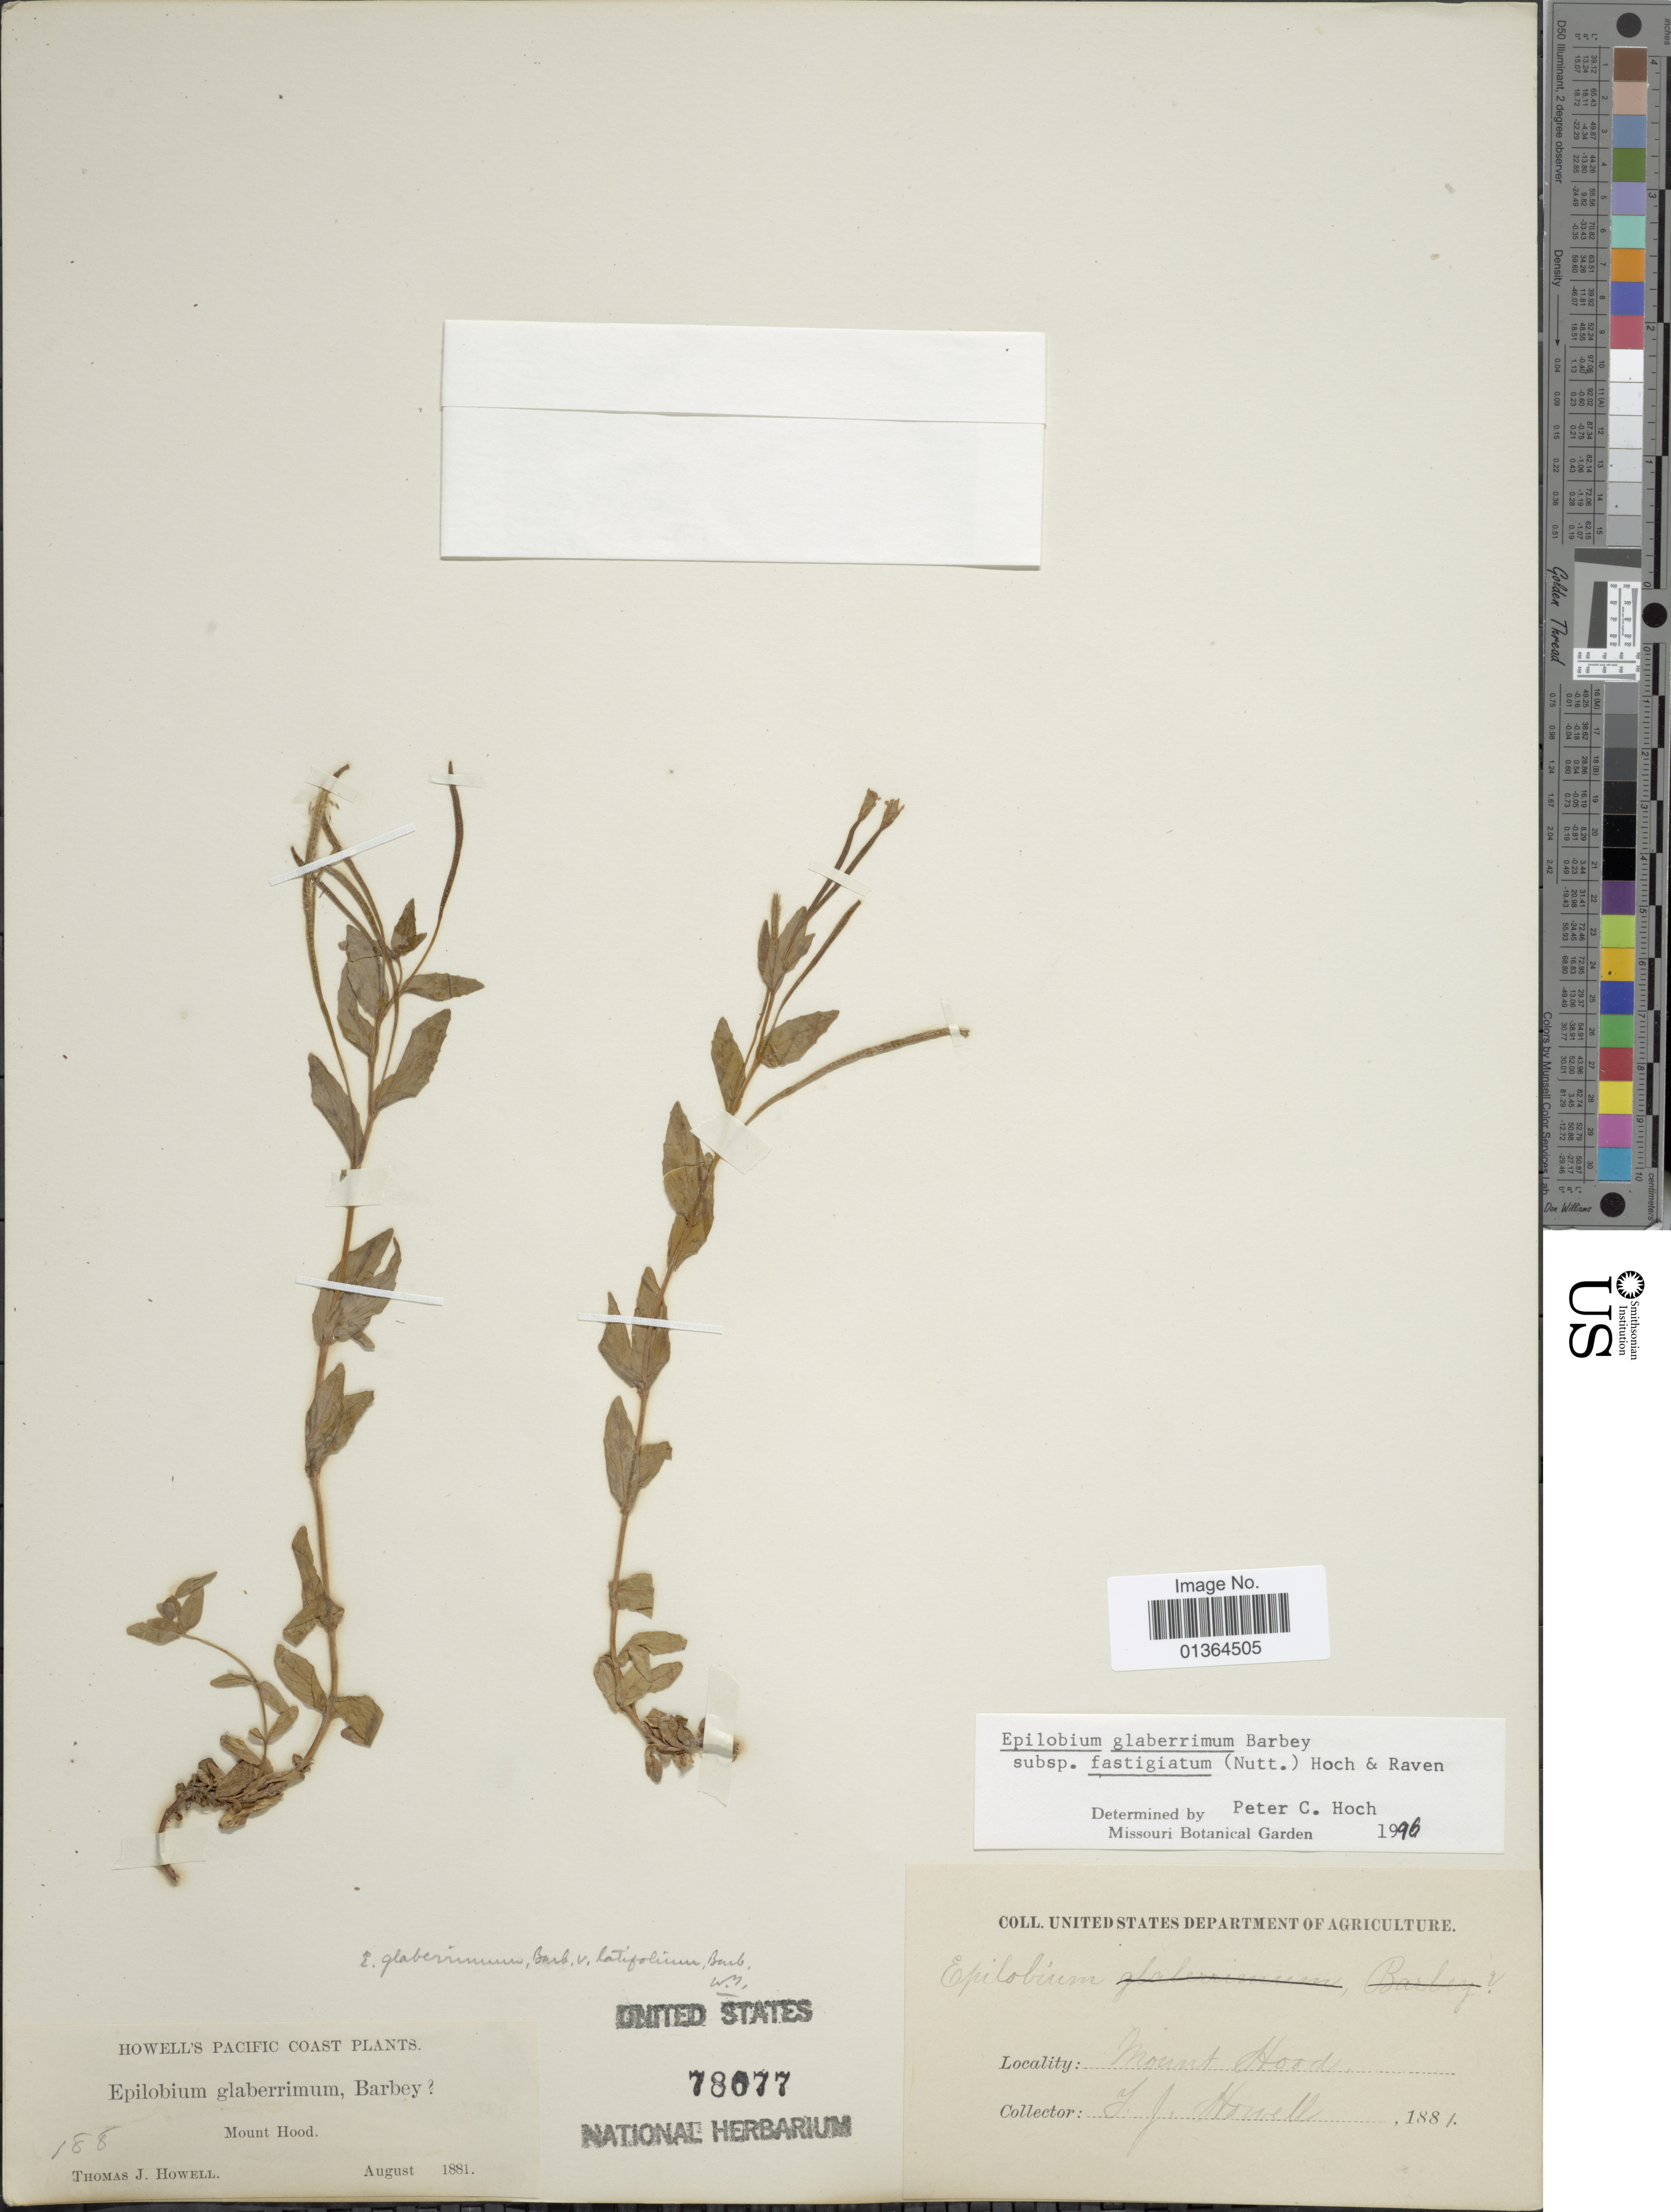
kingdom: Plantae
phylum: Tracheophyta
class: Magnoliopsida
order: Myrtales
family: Onagraceae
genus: Epilobium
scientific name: Epilobium glaberrimum subsp. fastigiatum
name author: (Nutt.) Hoch & P.H. Raven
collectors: T. J. Howell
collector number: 188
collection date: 1881-08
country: United States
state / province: Oregon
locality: Pacific Coast, Mount Hood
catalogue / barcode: US 78077